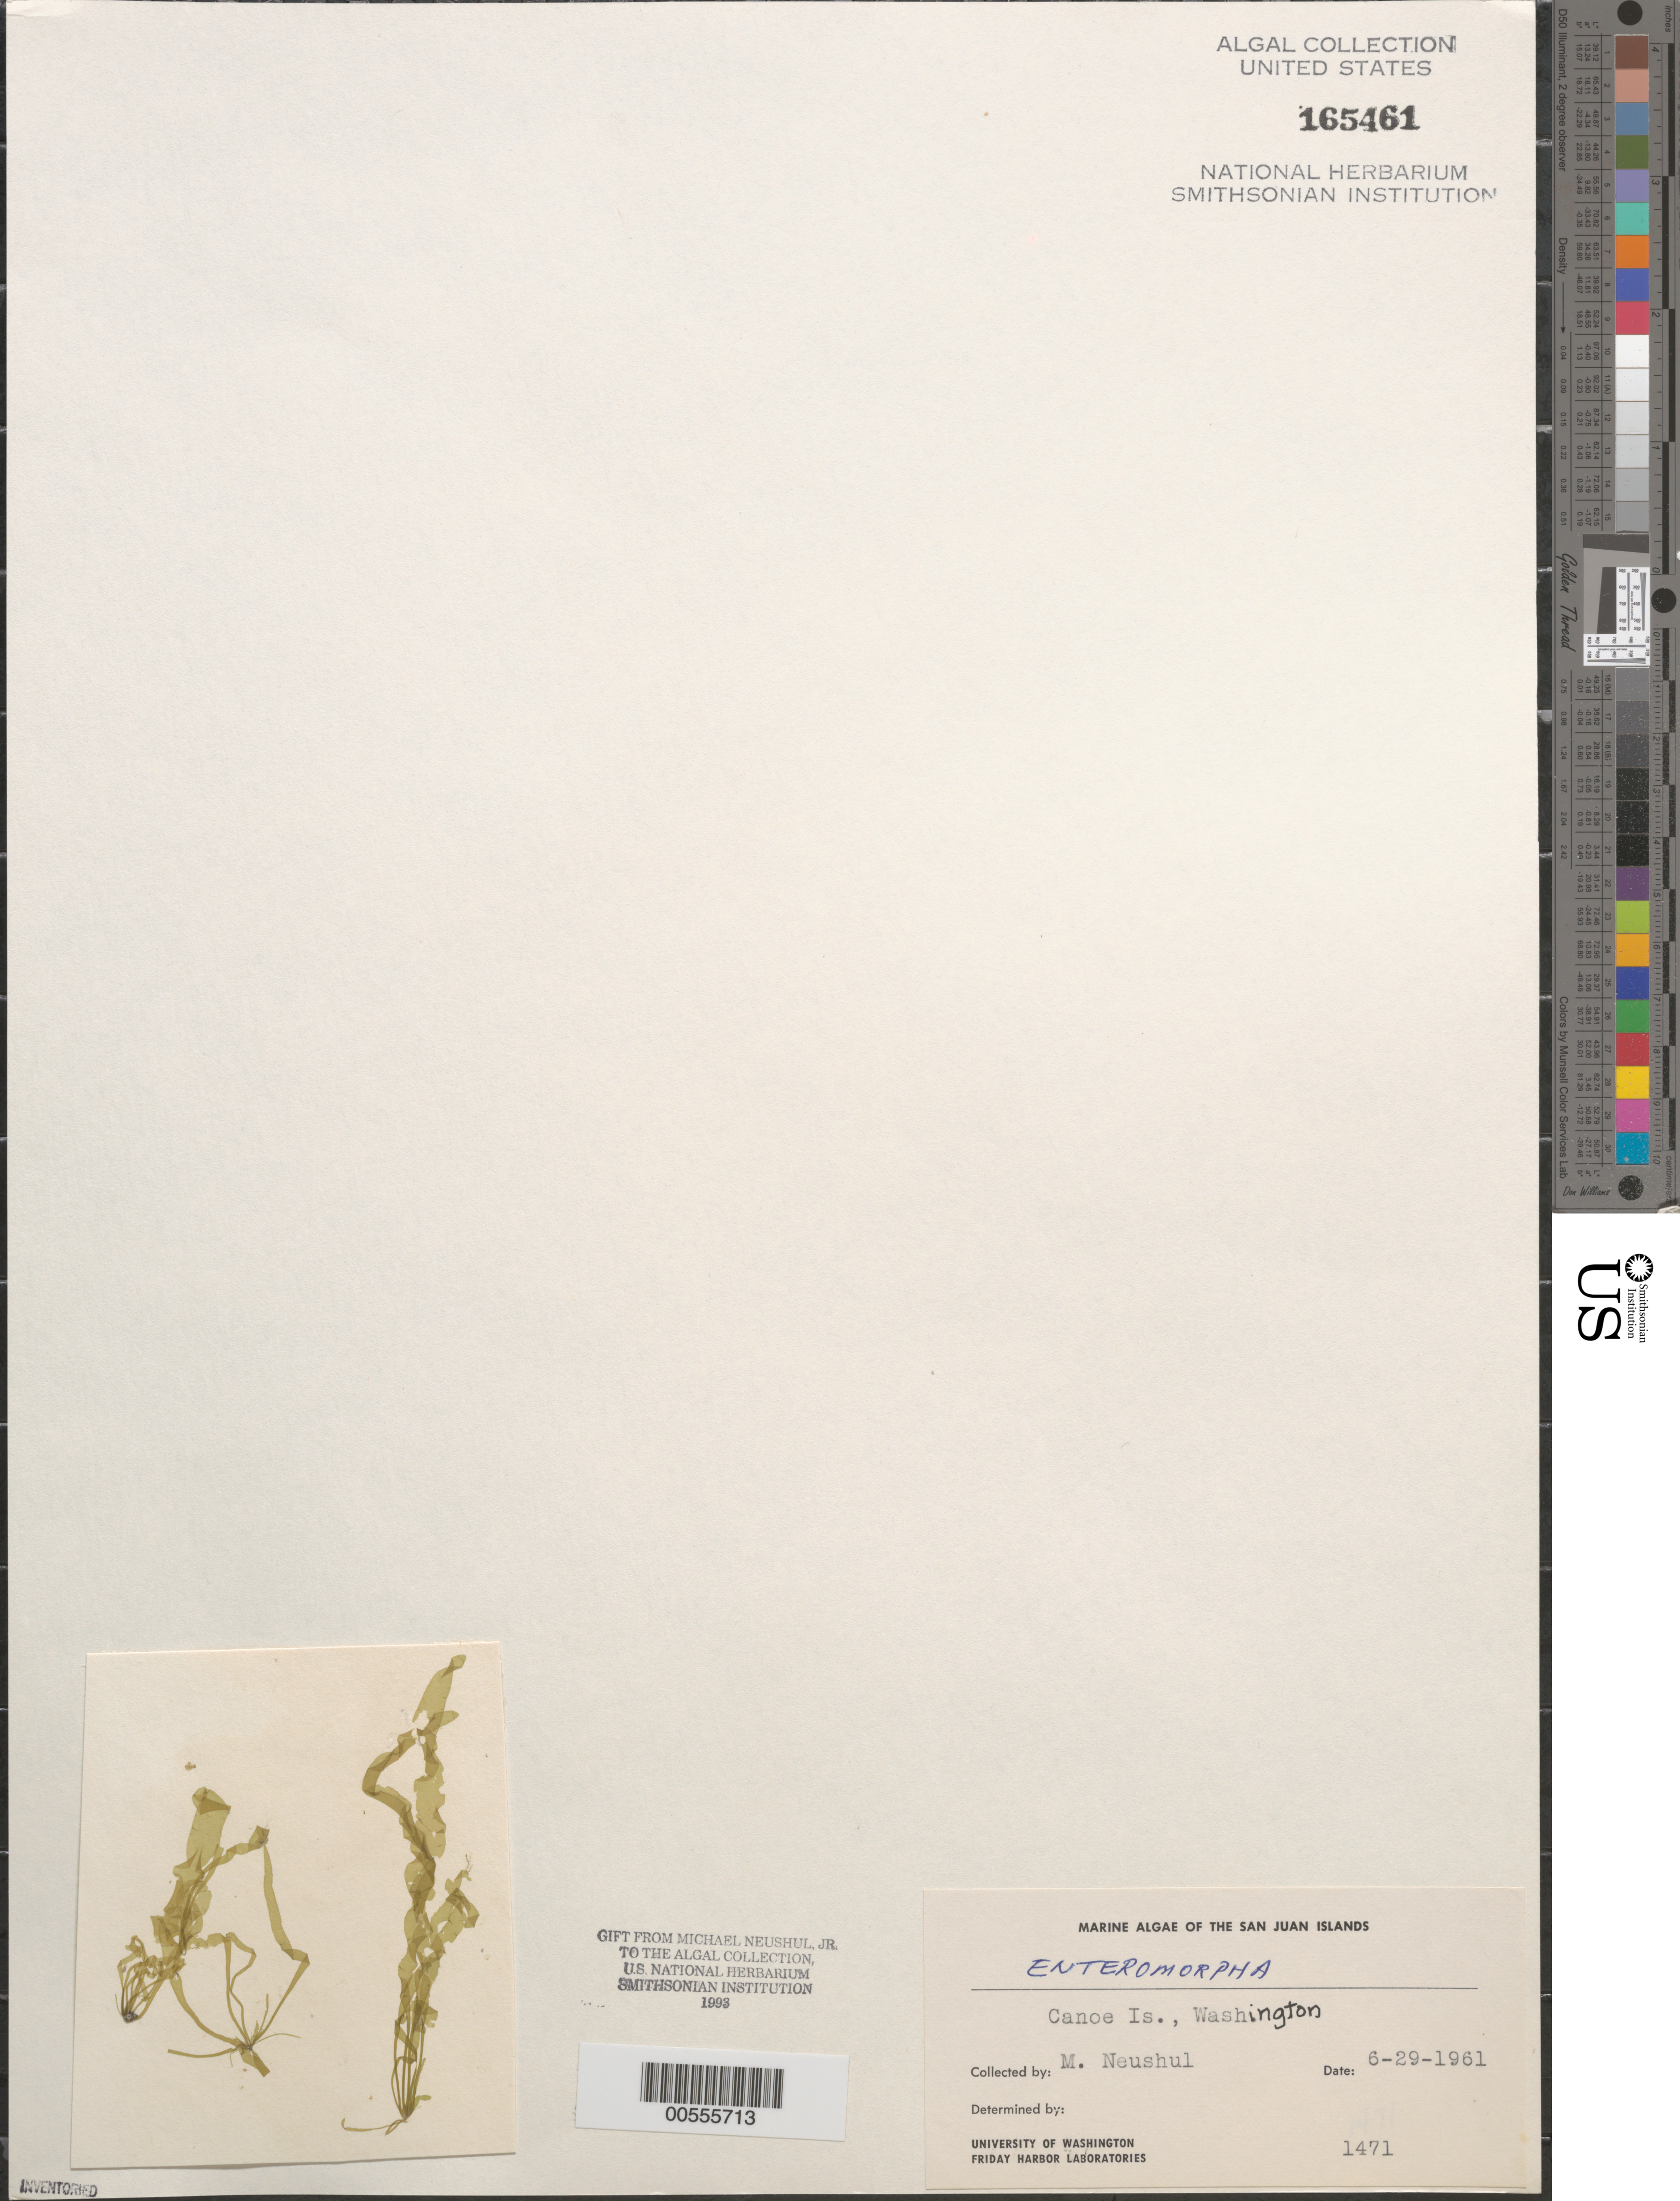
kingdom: Plantae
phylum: Chlorophyta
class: Ulvophyceae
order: Ulvales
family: Ulvaceae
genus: Ulva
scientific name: Ulva sp.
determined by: Algae name updating Project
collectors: M. Neushul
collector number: Neushul 1471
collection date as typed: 29 Jun 1961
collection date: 1961-06-29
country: United States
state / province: Washington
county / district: San Juan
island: Canoe Island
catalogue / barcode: US 165461